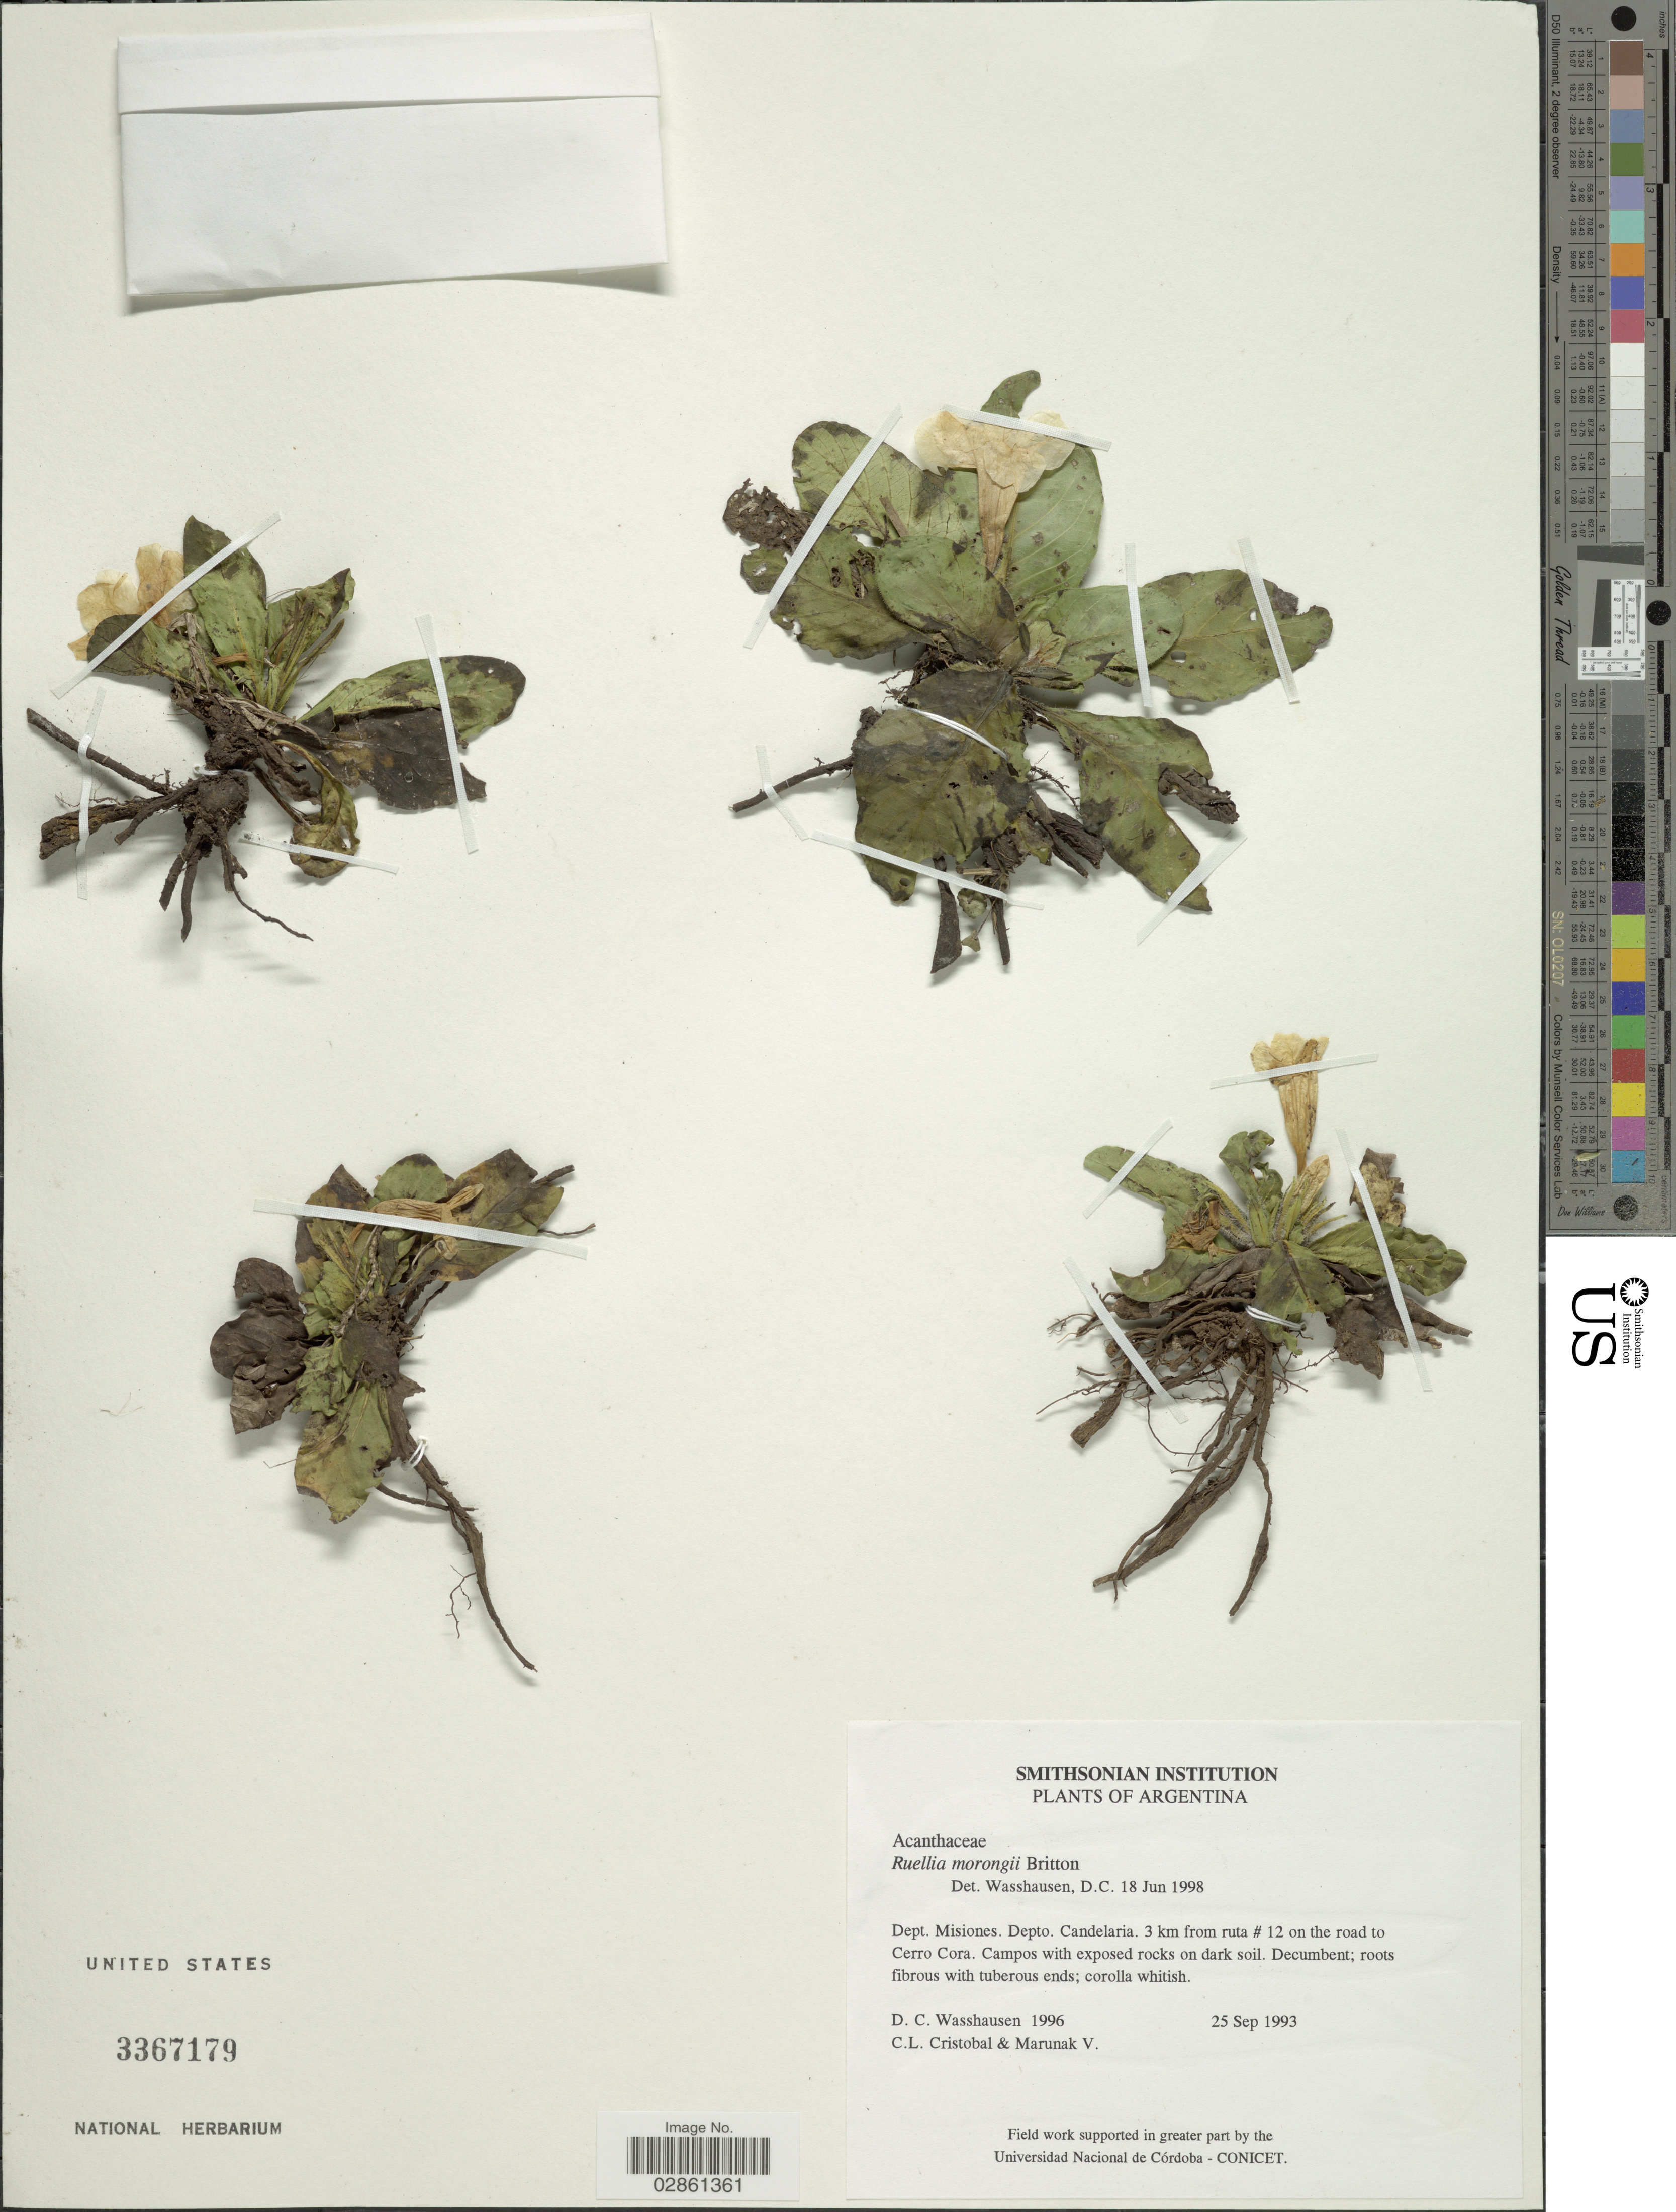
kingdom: Plantae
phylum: Tracheophyta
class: Magnoliopsida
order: Lamiales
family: Acanthaceae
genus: Ruellia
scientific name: Ruellia morongii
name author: Britton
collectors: D. C. Wasshausen, C. L. Cristóbal & V. Marunak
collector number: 1996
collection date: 1993-09-25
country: Argentina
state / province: Misiones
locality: Dept. Misiones. Depto. Candelaria. 3 km from ruta # 12 on the road to Cerro Cora.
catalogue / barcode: US 3367179